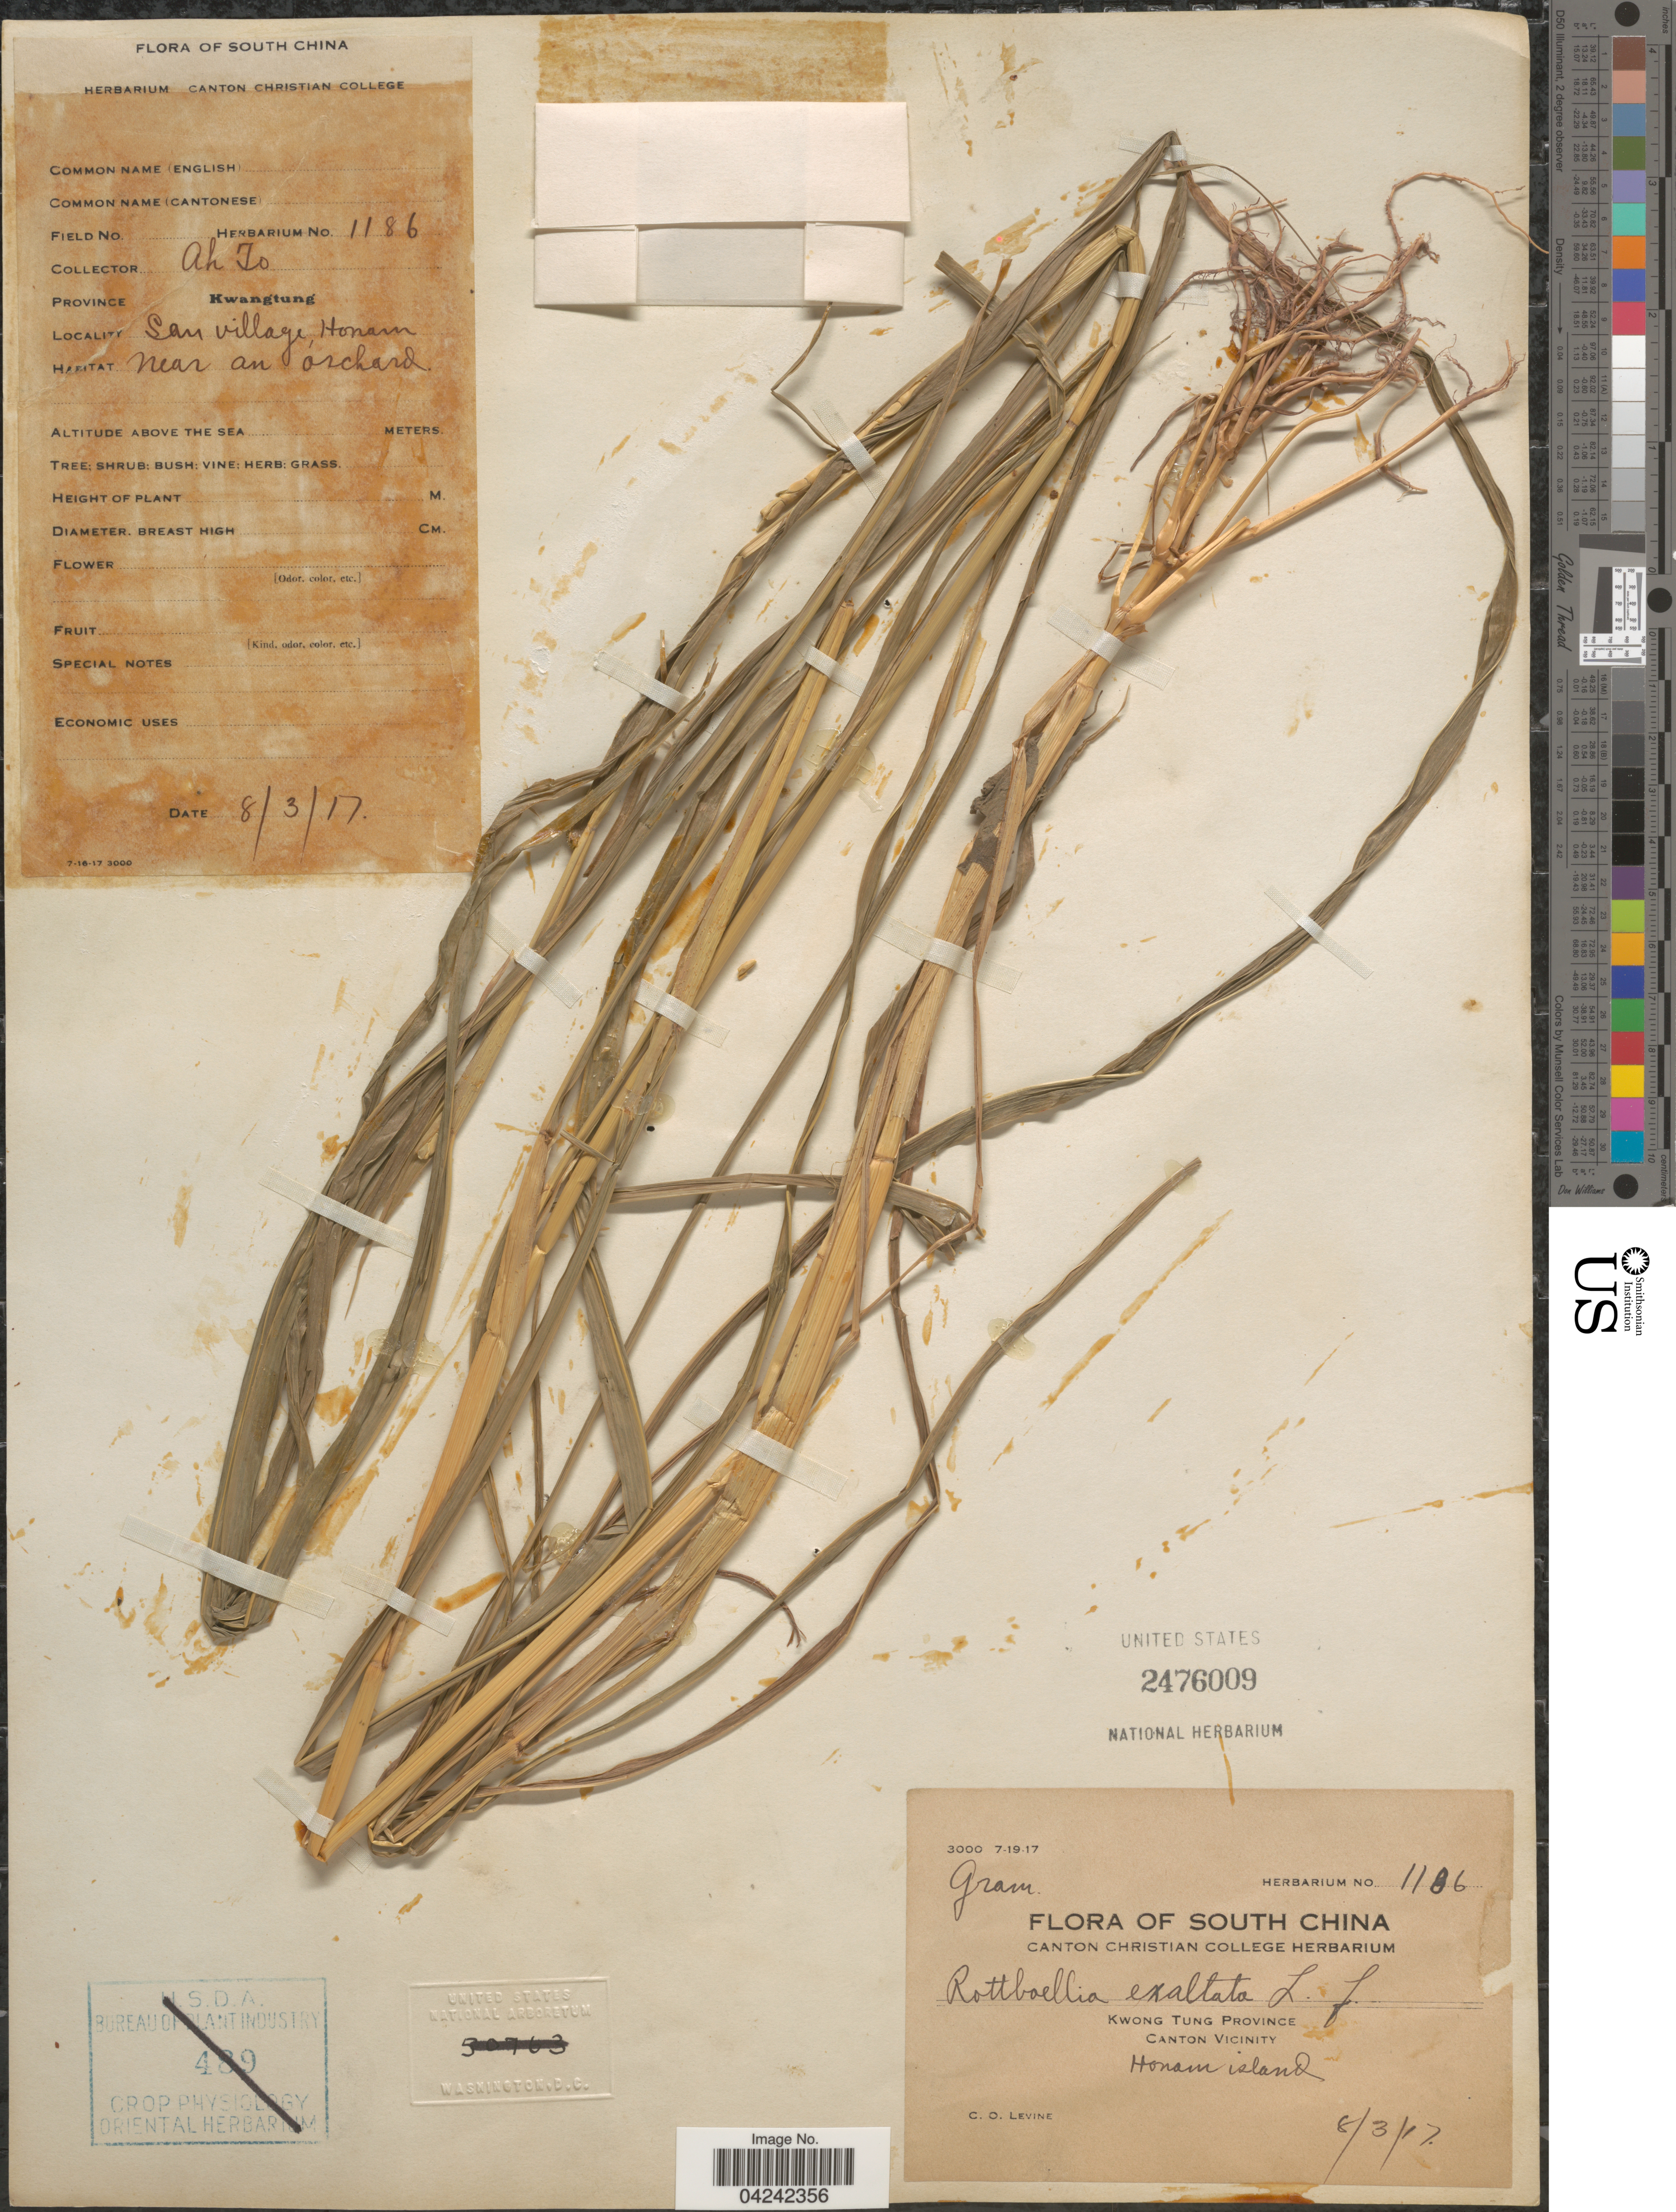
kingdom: Plantae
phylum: Tracheophyta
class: Liliopsida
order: Poales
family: Poaceae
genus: Rottboellia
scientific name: Rottboellia cochinchinensis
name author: (Lour.) Clayton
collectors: A. To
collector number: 1186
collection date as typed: Transcribed d/m/y: 8/3/17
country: China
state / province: Guangdong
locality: South China. Kwangtung. San village, Honam. Kwong Tung Province. Canton Vicinity. Honam island.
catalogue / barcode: US 2476009